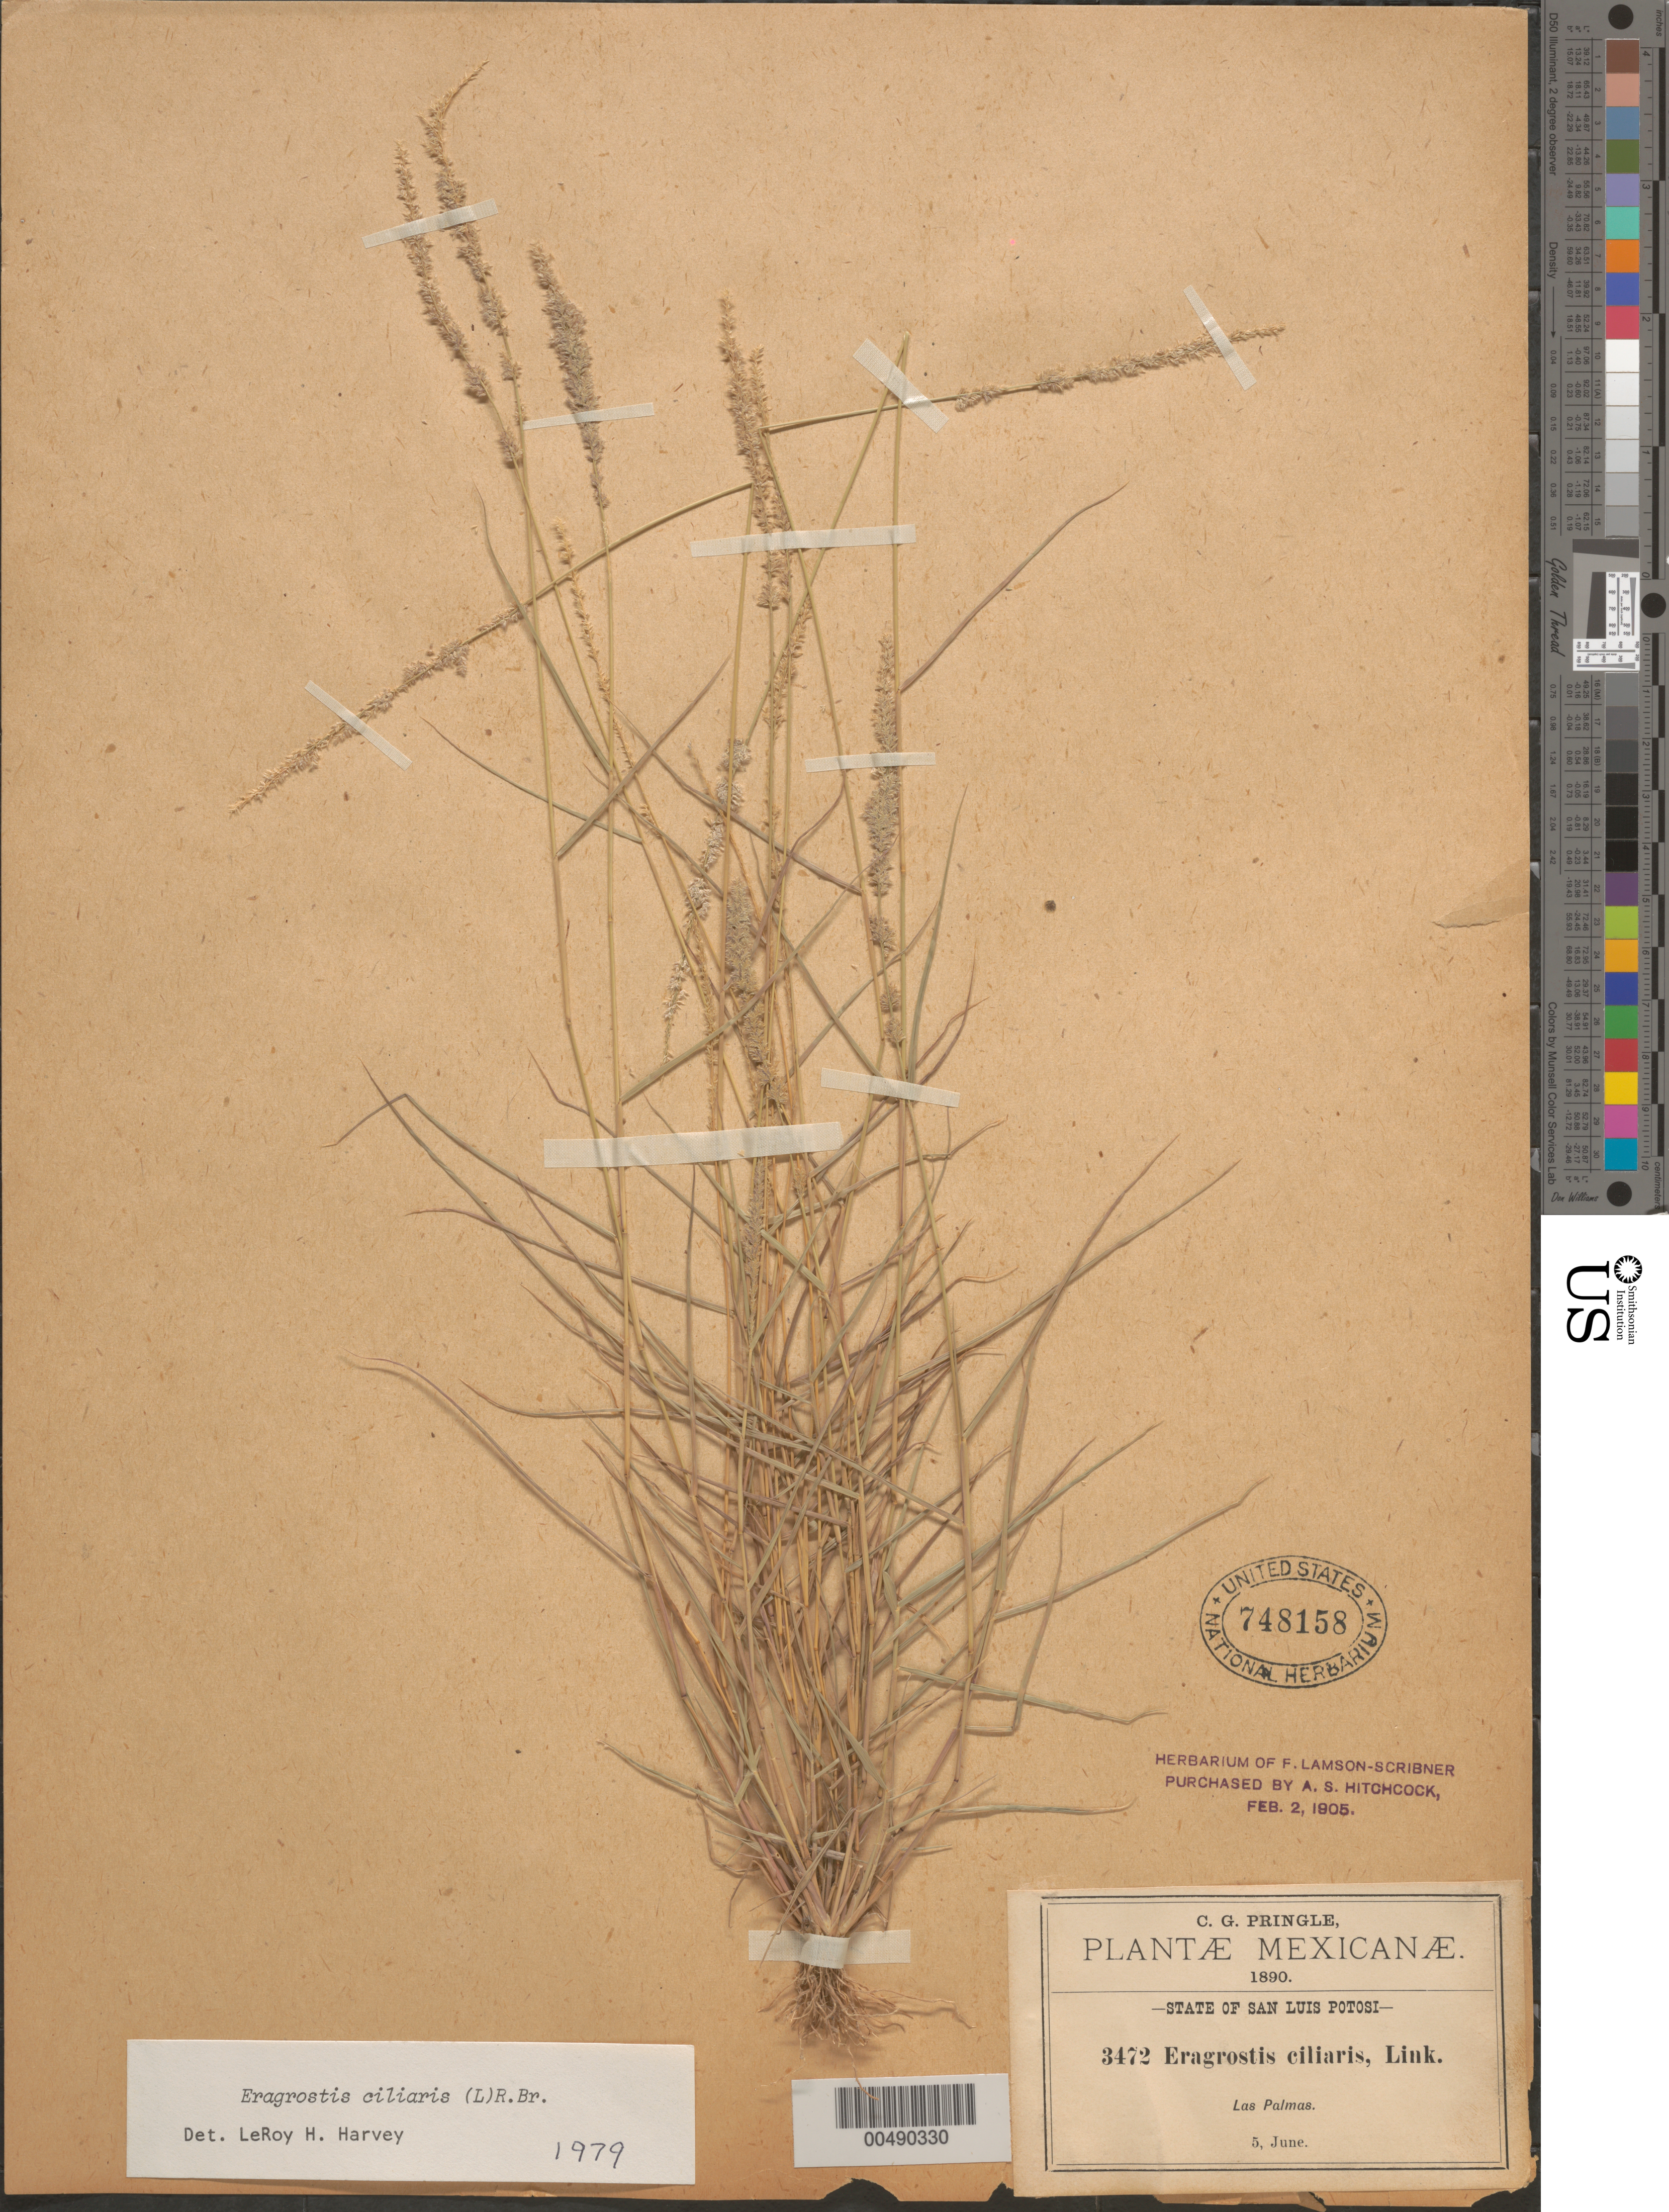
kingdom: Plantae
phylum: Tracheophyta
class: Liliopsida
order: Poales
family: Poaceae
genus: Eragrostis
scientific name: Eragrostis ciliaris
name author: (L.) R. Br.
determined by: Harvey, L. H.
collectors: C. G. Pringle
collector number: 3472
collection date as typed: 5 Jun 1890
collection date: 1890-06-05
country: Mexico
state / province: San Luis Potosi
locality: Las Palmas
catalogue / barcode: US 748158